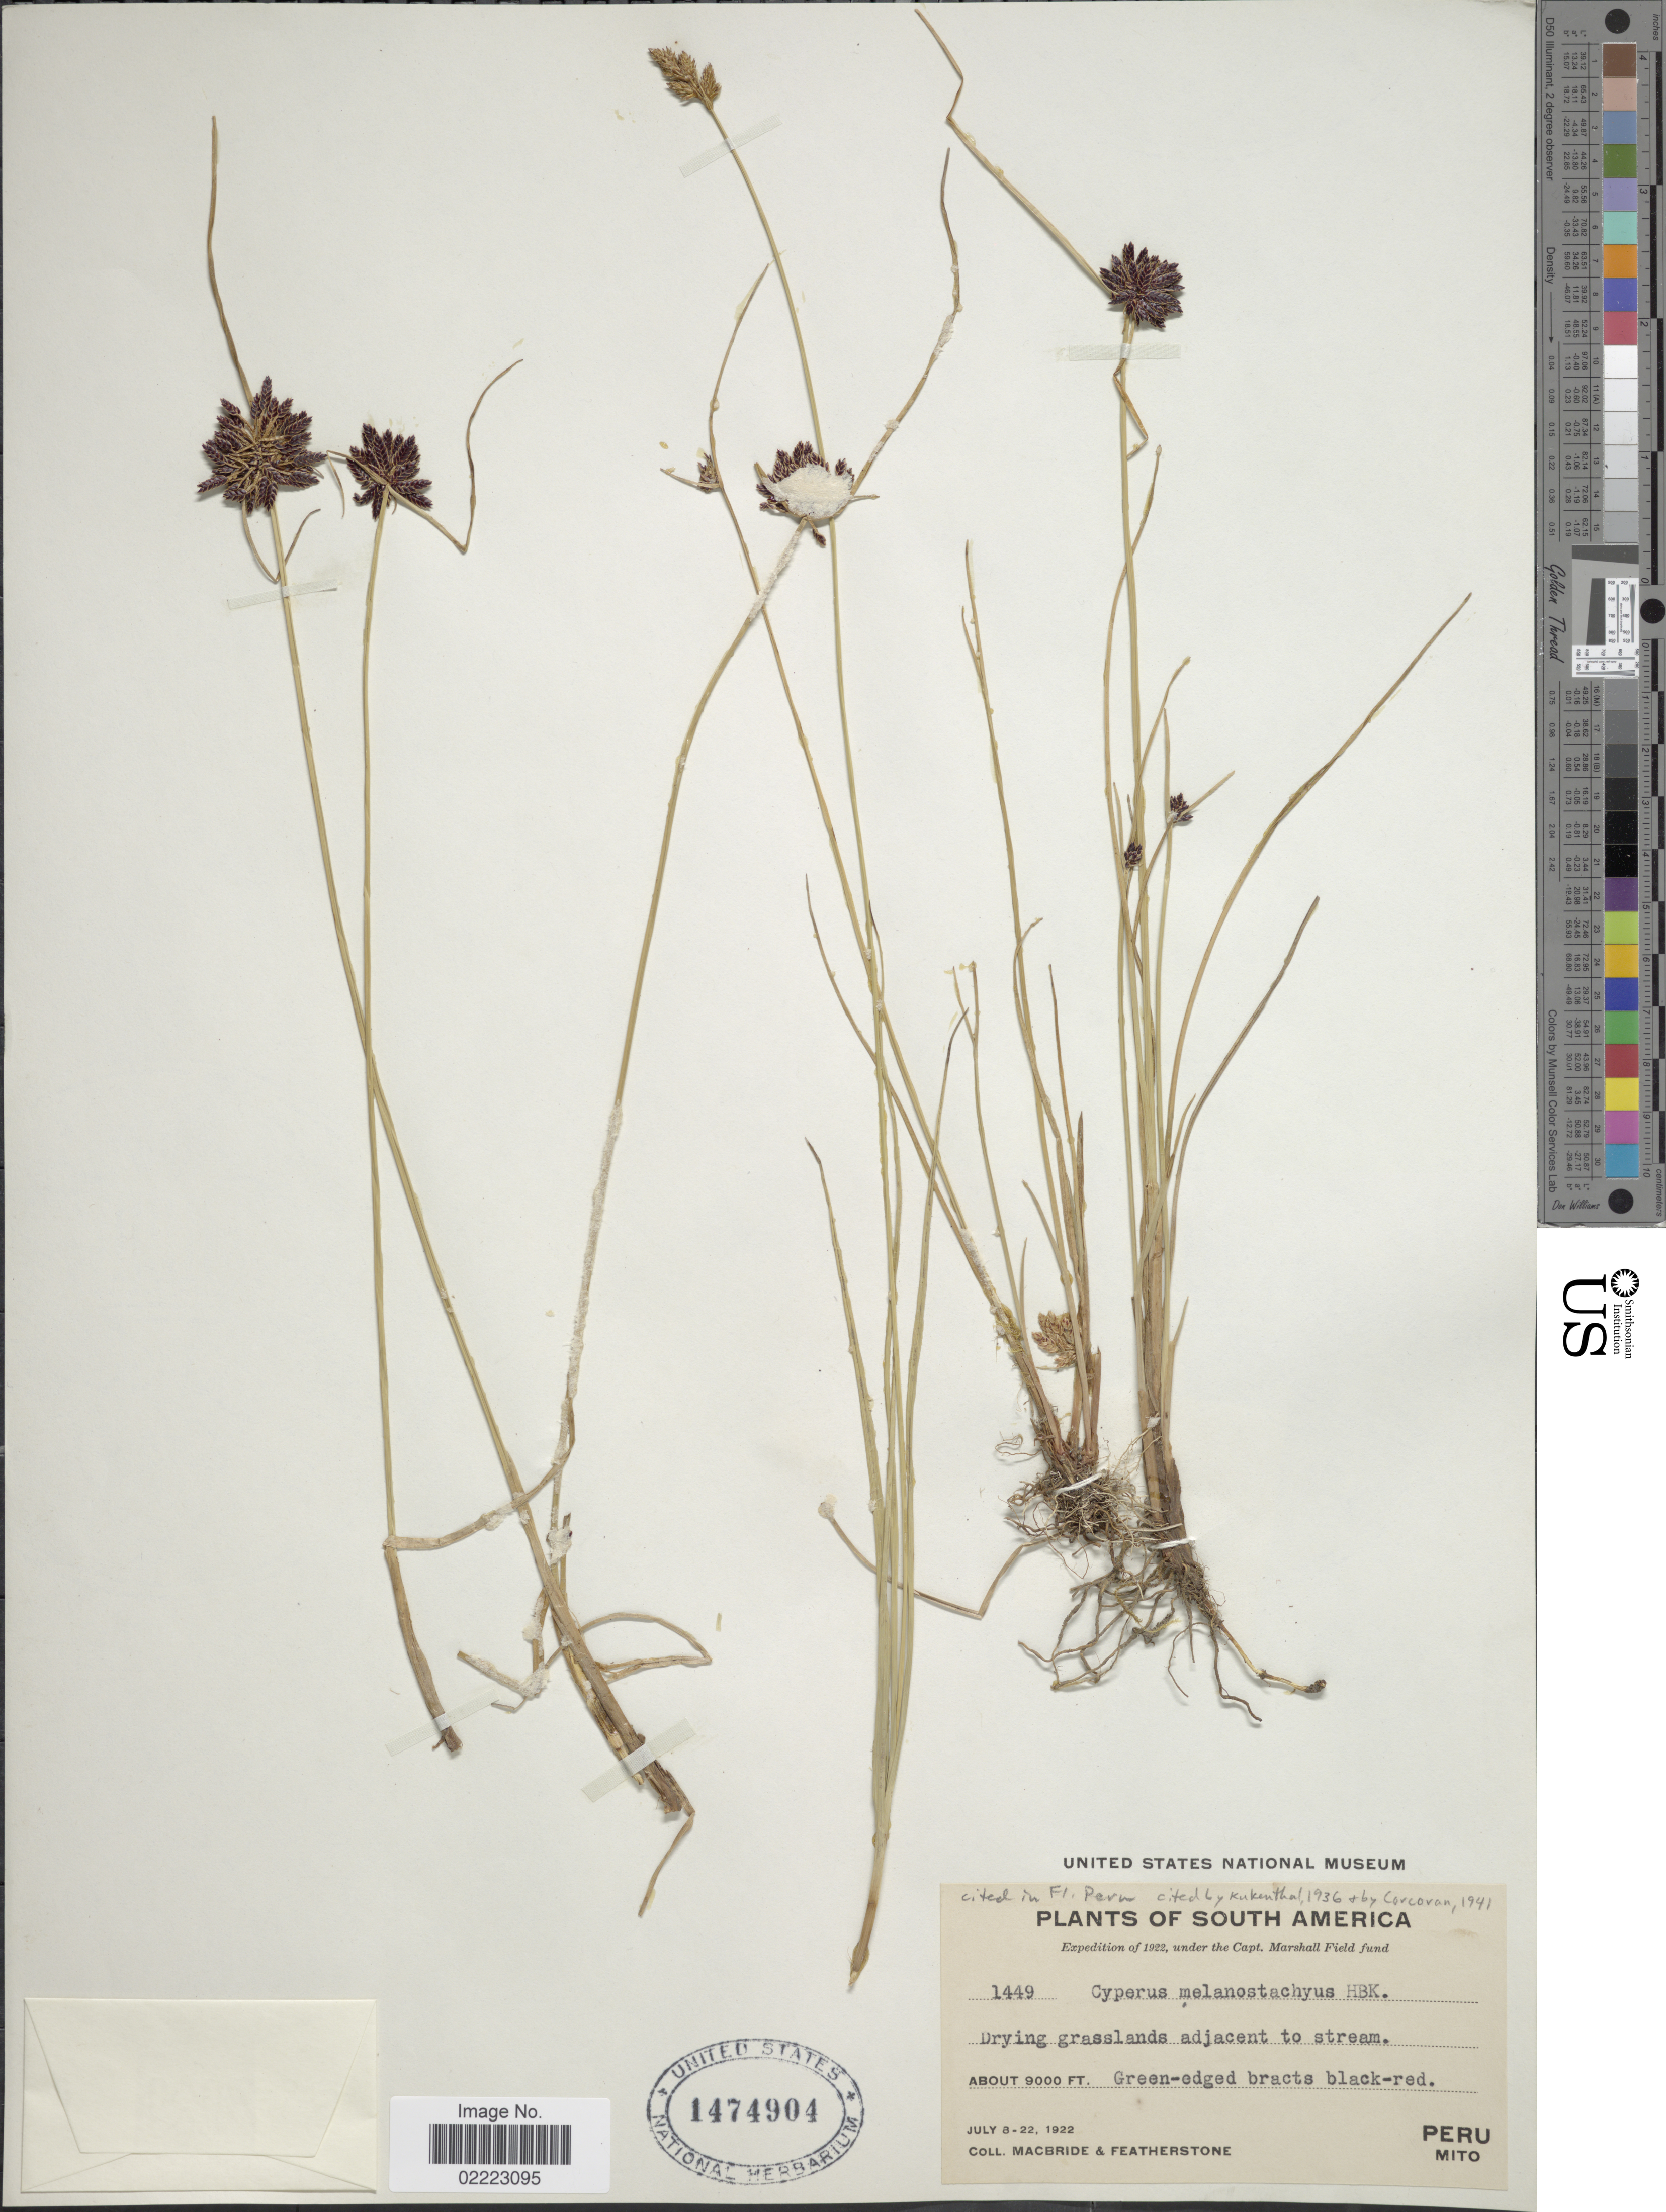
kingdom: Plantae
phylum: Tracheophyta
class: Liliopsida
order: Poales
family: Cyperaceae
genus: Cyperus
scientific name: Cyperus niger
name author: Ruiz & Pav.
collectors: Macbride, -- & -. Featherstone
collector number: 1449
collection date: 1922-07-08/1922-07-22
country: Peru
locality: Drying grassland adjacent to stream, Mito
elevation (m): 2743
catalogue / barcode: US 1474904